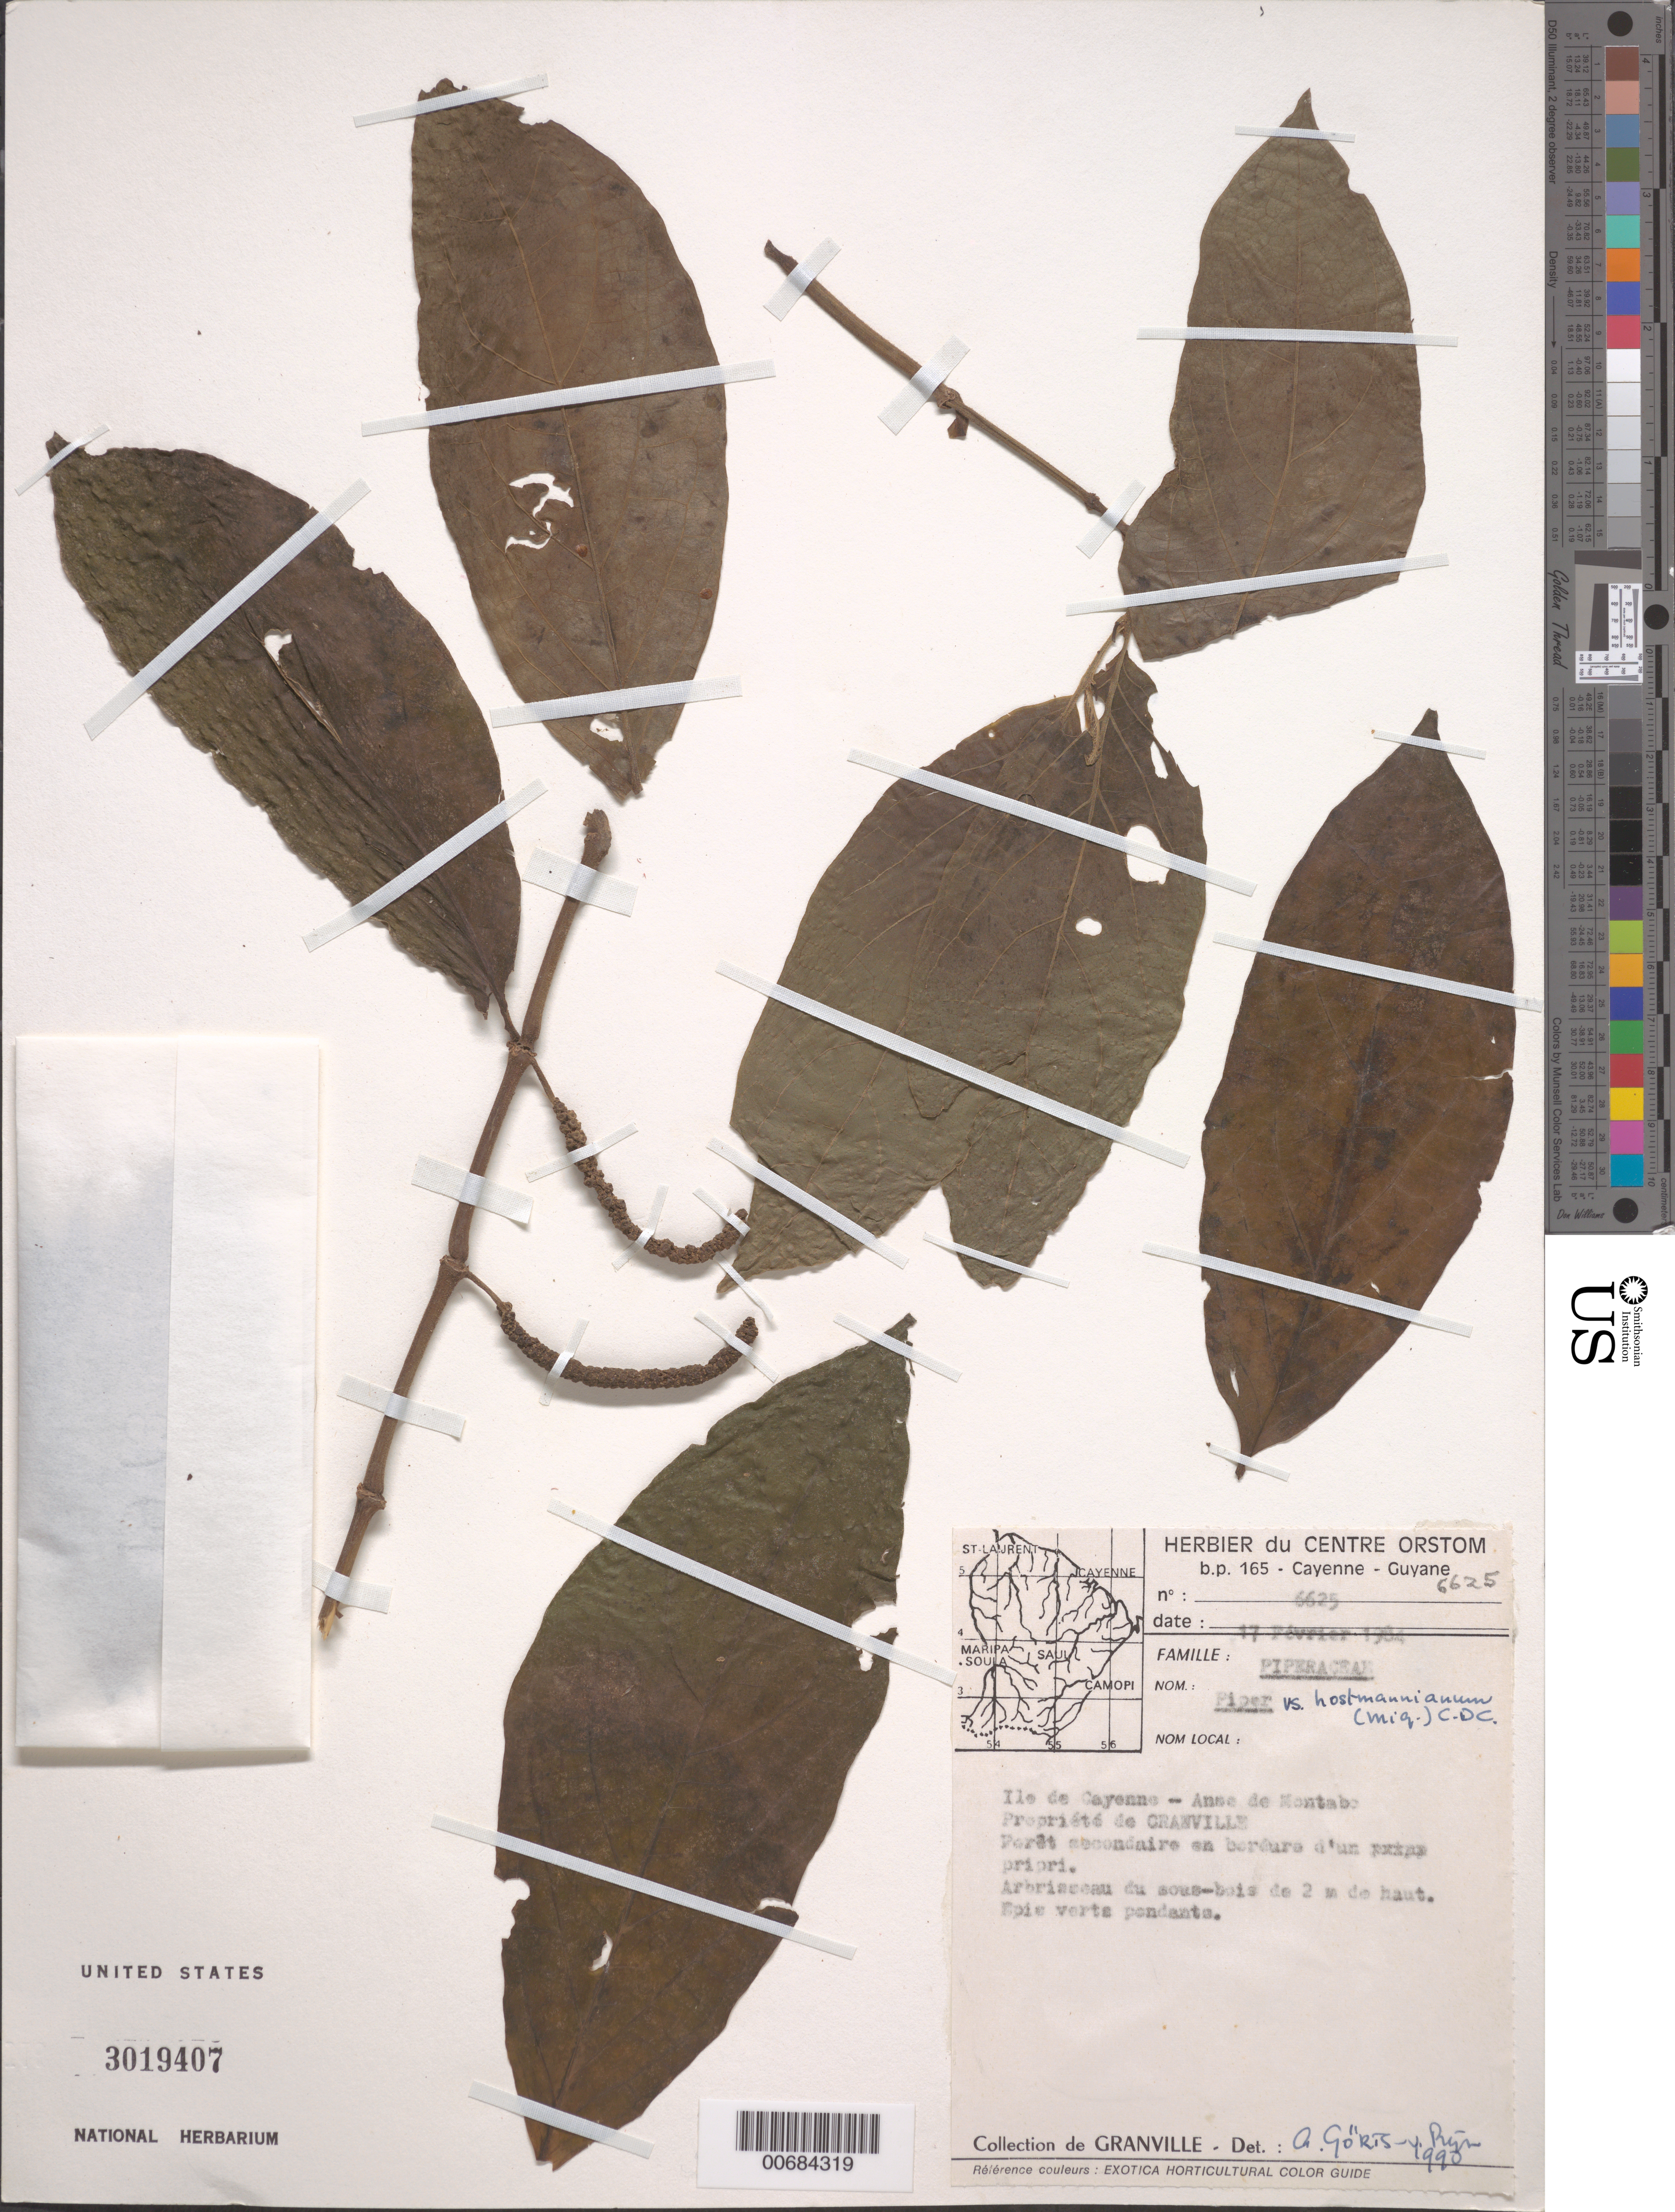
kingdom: Plantae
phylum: Tracheophyta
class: Magnoliopsida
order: Piperales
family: Piperaceae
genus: Piper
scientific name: Piper hostmannianum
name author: (Miq.) C. DC.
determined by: Görts-van Rijn, A. R. A.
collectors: J.-J. de Granville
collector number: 6625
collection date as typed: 17-Feb-84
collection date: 1984-02-17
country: French Guiana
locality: Ile de Cayenne, Anse de Montabo. Property of Granville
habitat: Forêt secondaire en bordure de pripri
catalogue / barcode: US 3019407